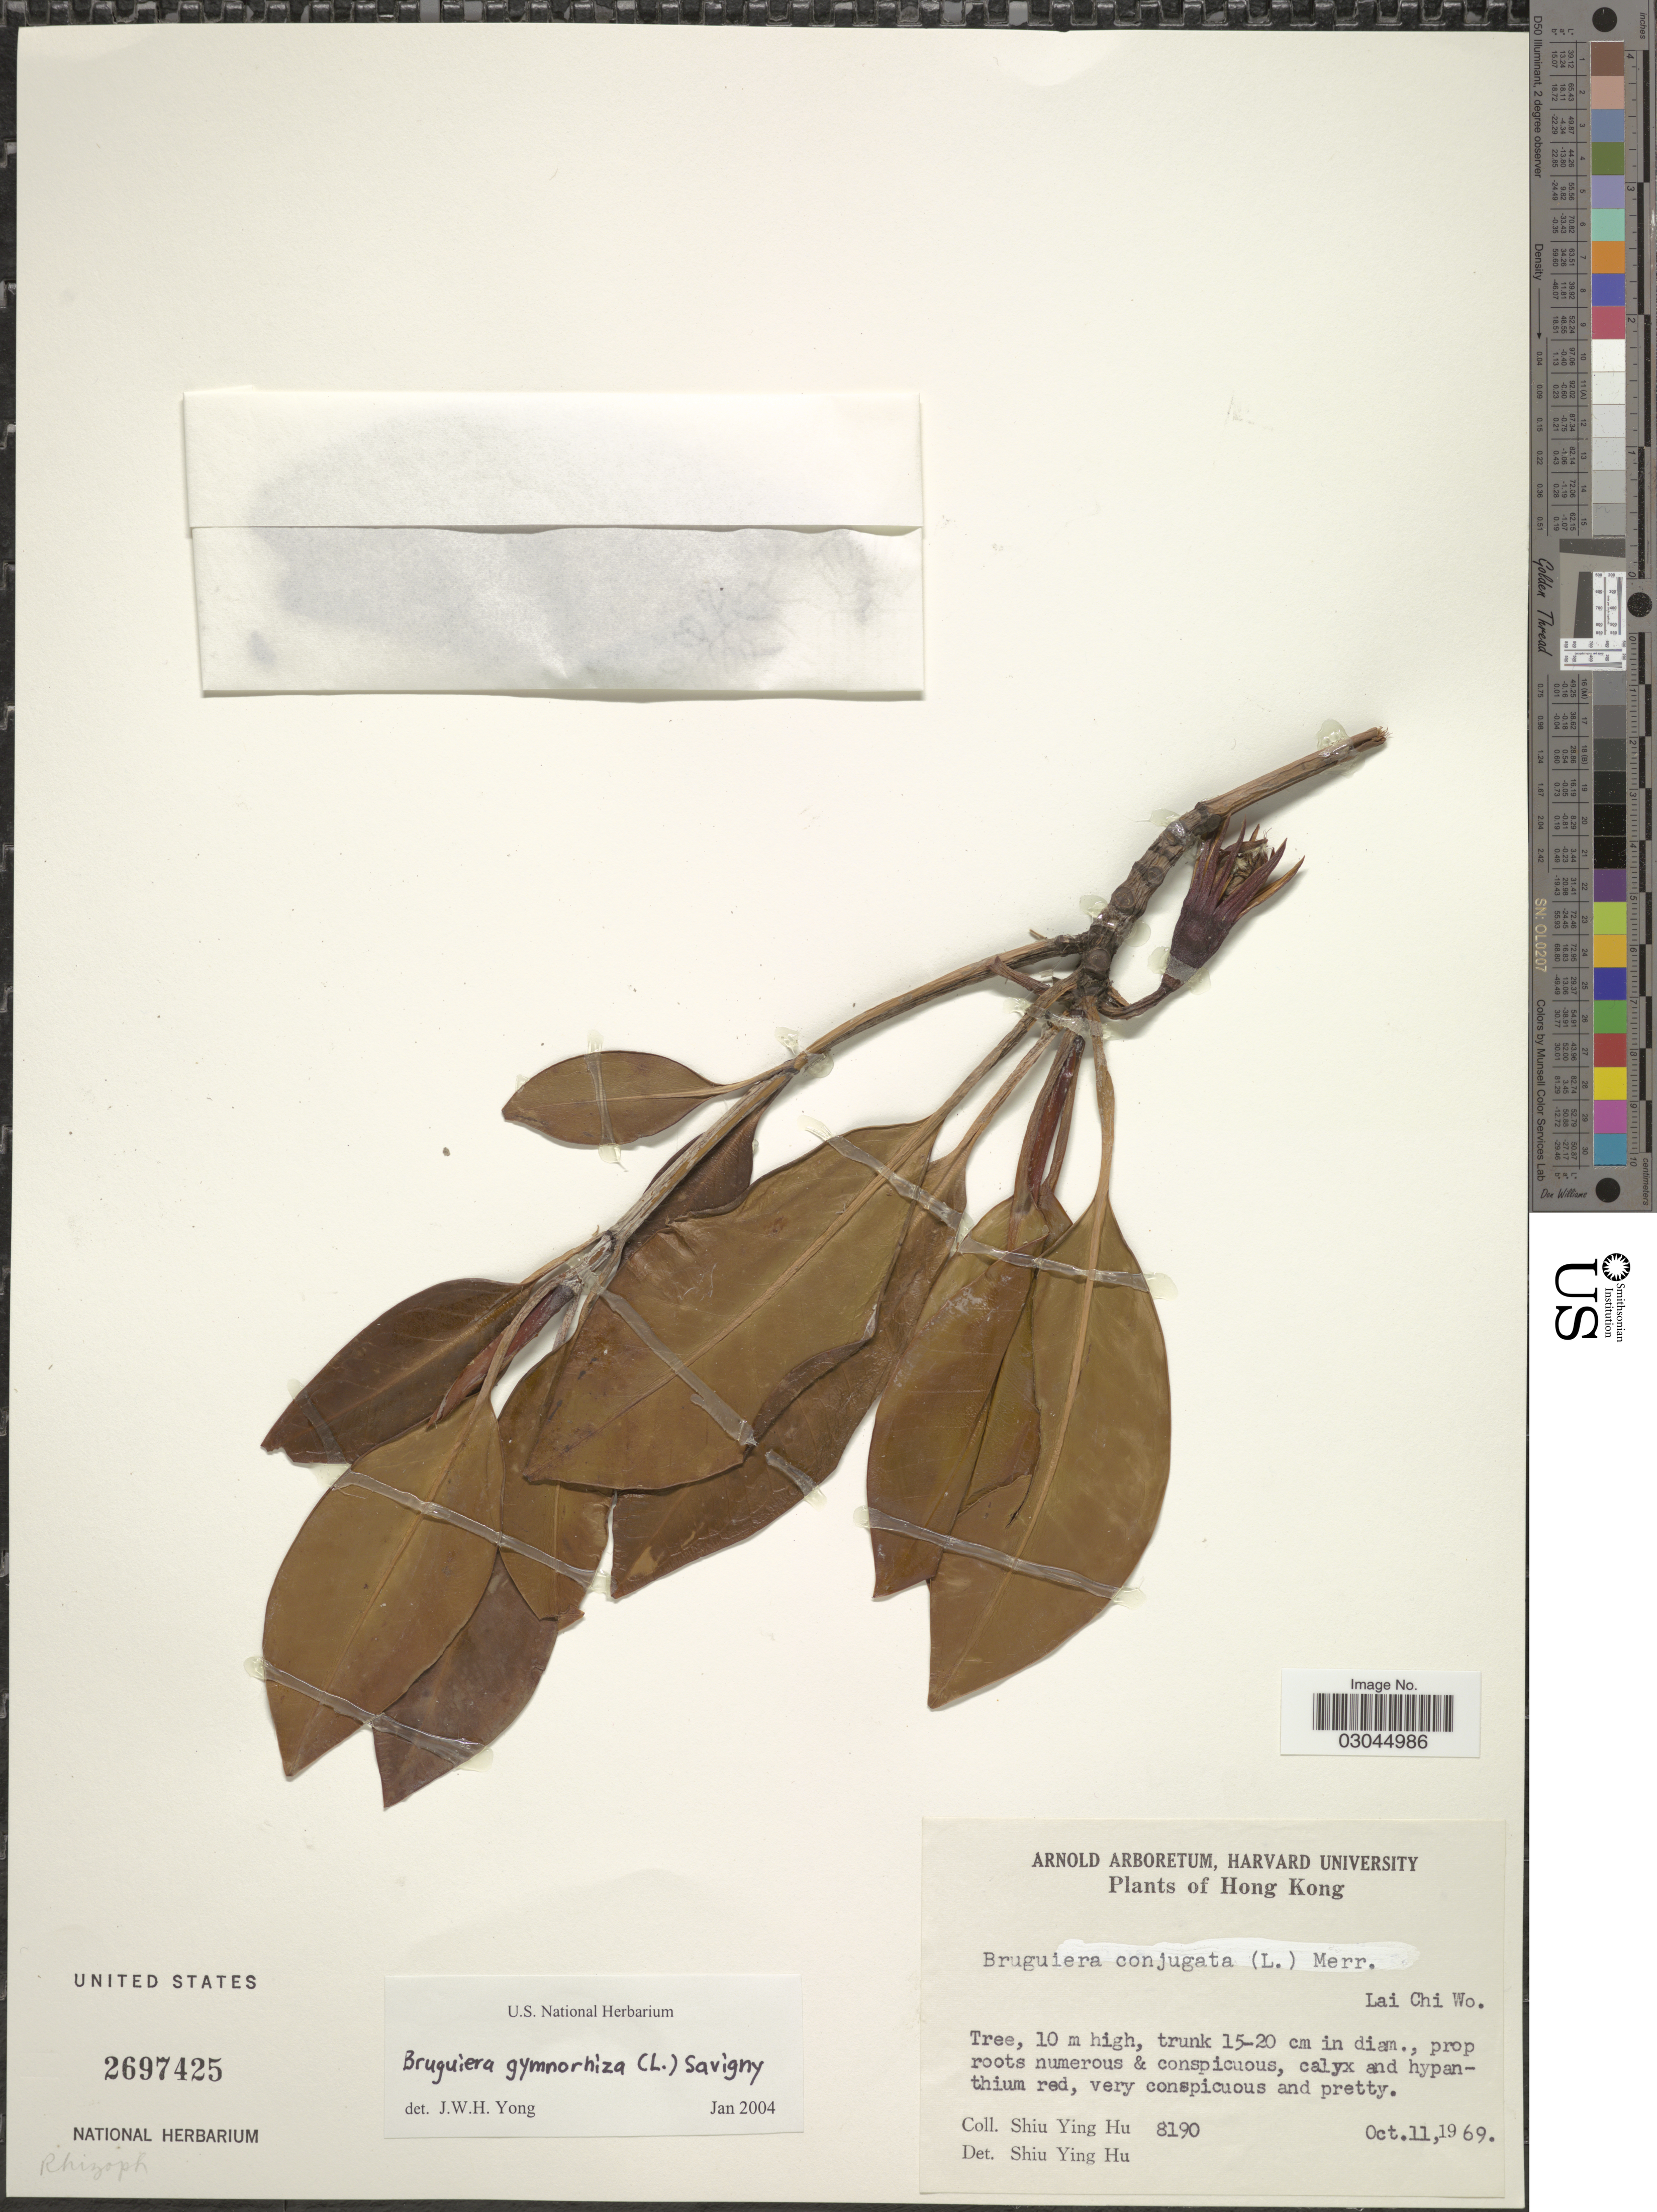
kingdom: Plantae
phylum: Tracheophyta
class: Magnoliopsida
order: Malpighiales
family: Rhizophoraceae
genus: Bruguiera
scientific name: Bruguiera gymnorhiza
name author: (L.) Savigny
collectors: S. Y. Hu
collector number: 8190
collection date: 1969-10-11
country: China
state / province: Hong Kong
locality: Lai Chi Wo.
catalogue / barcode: US 2697425